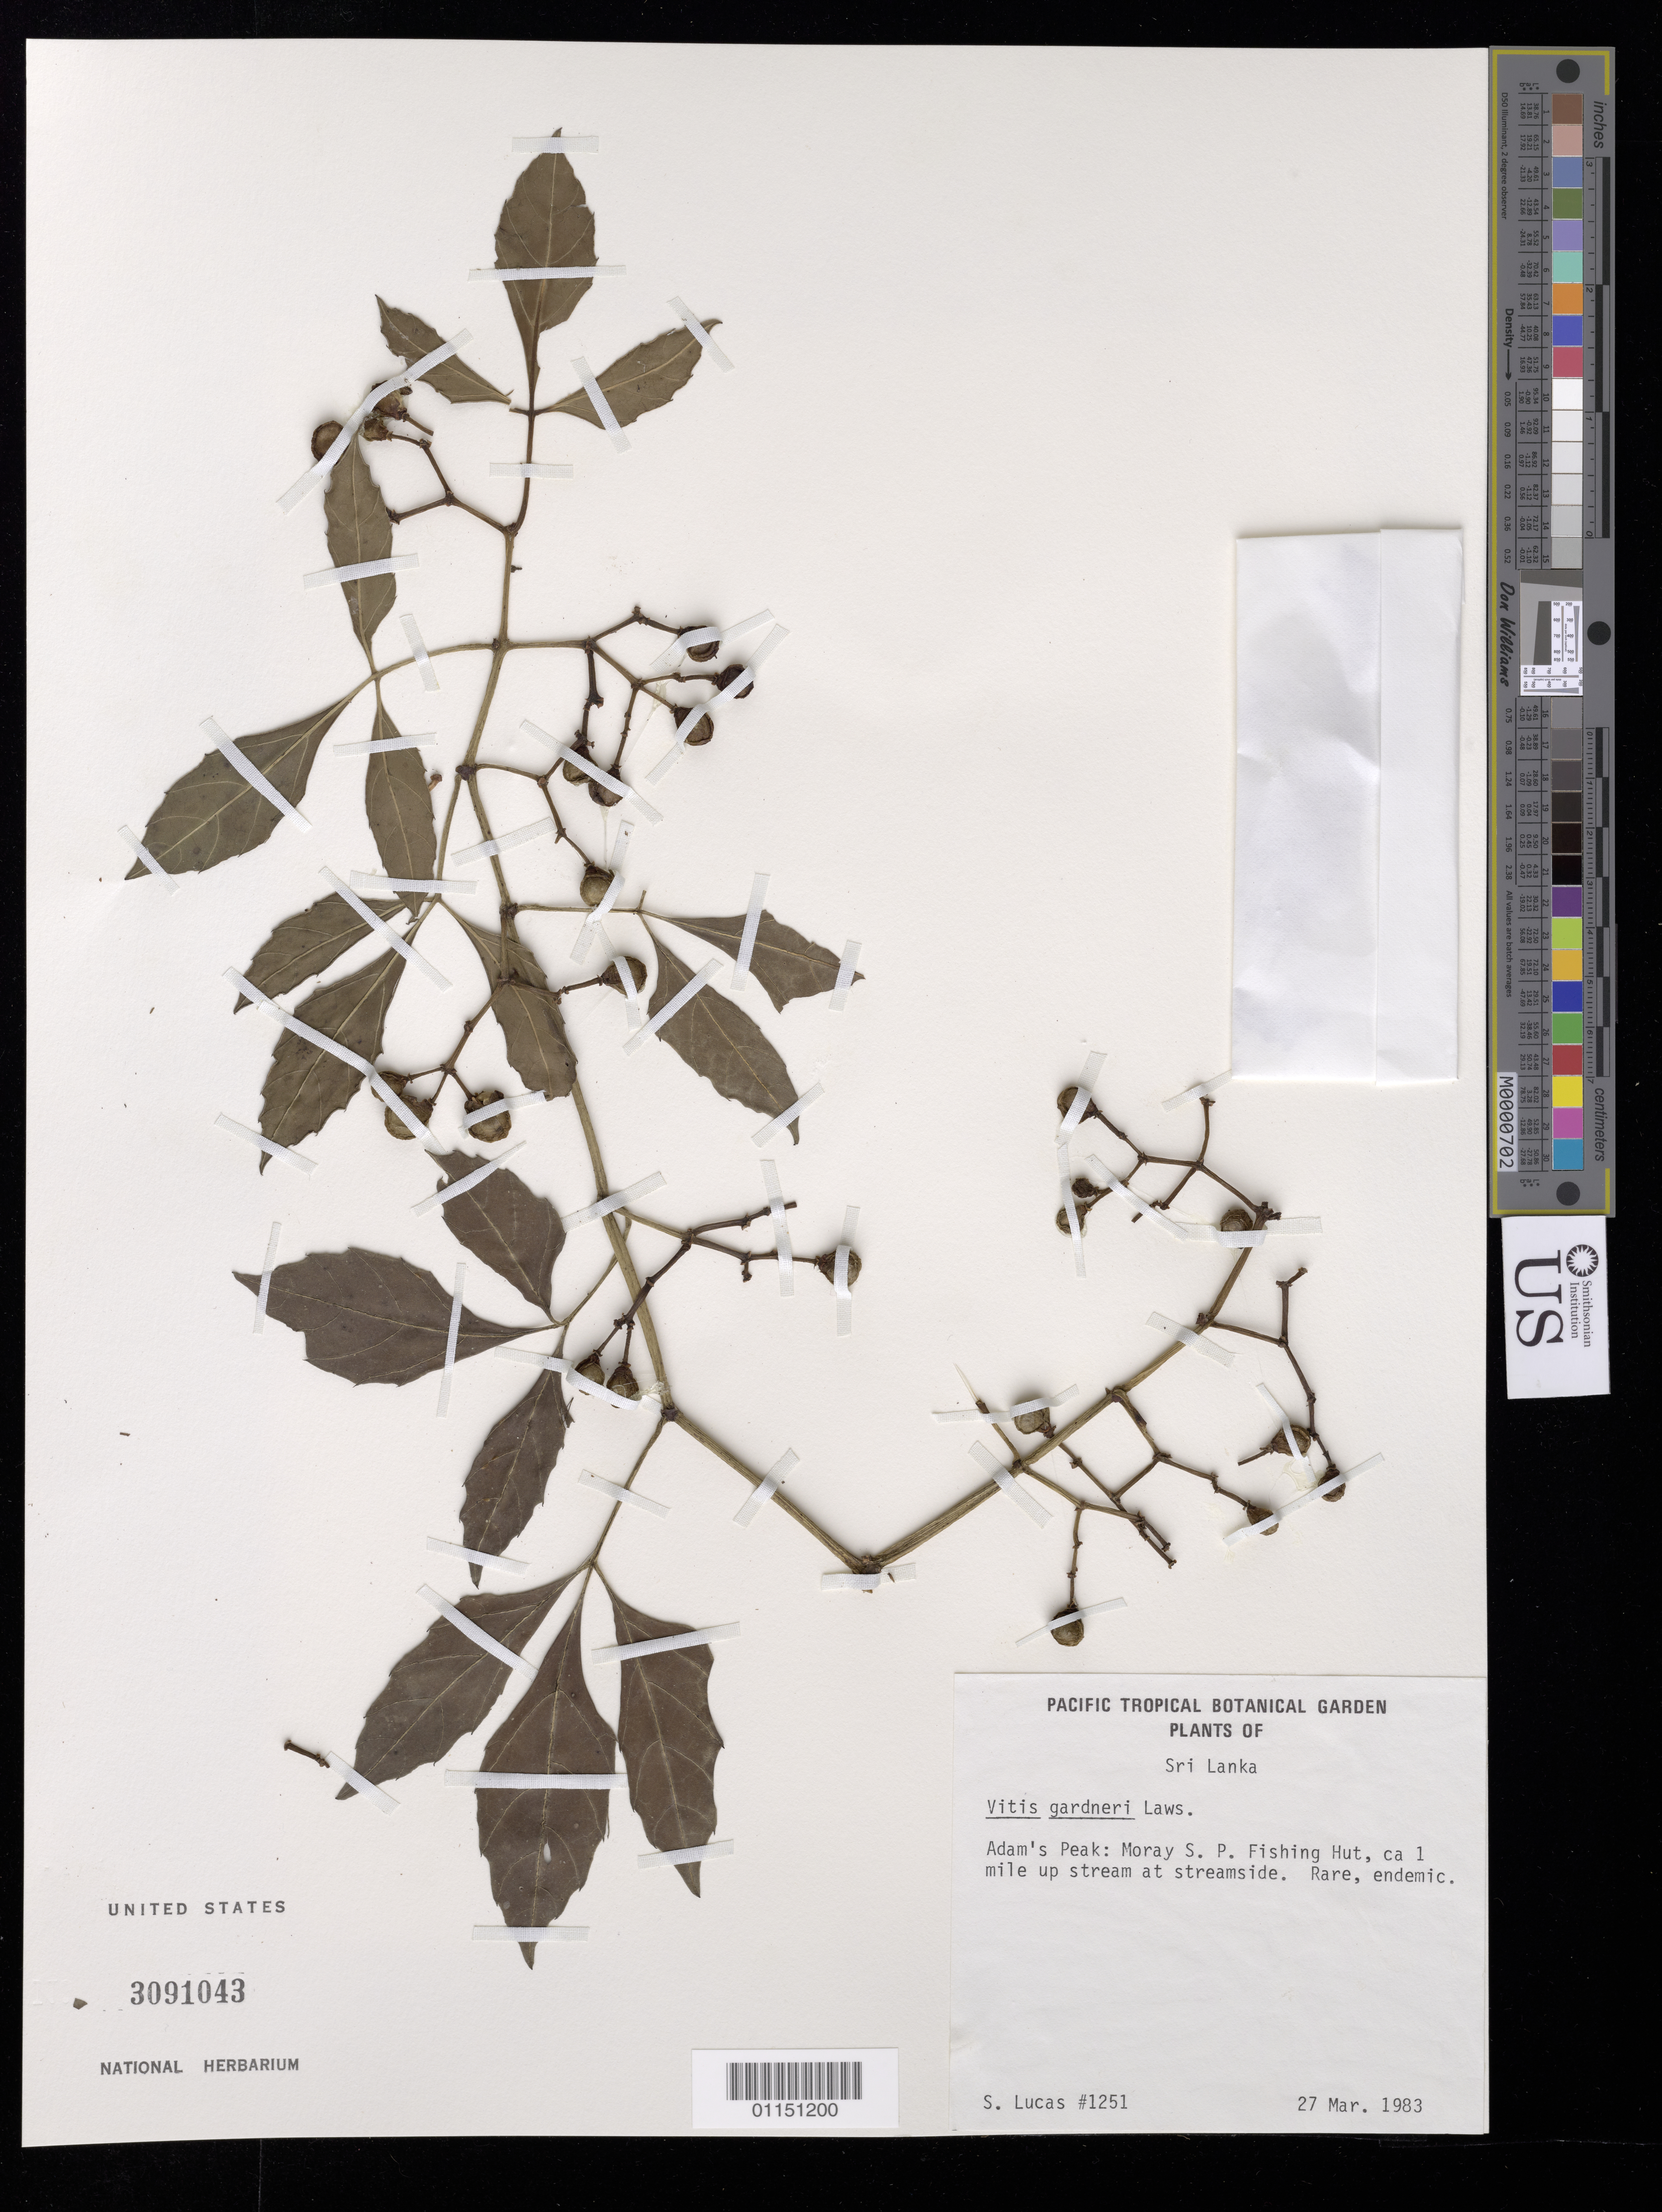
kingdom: Plantae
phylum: Tracheophyta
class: Magnoliopsida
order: Vitales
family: Vitaceae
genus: Vitis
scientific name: Vitis gardineri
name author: F.M. Bailey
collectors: A. H. Lucas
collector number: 1251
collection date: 1983-03-27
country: Sri Lanka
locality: Adam's Peak: Moray S.P. Fishing Hut, ca 1 mi up stream at streamside.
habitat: Rare, endemic.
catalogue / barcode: US 3091043